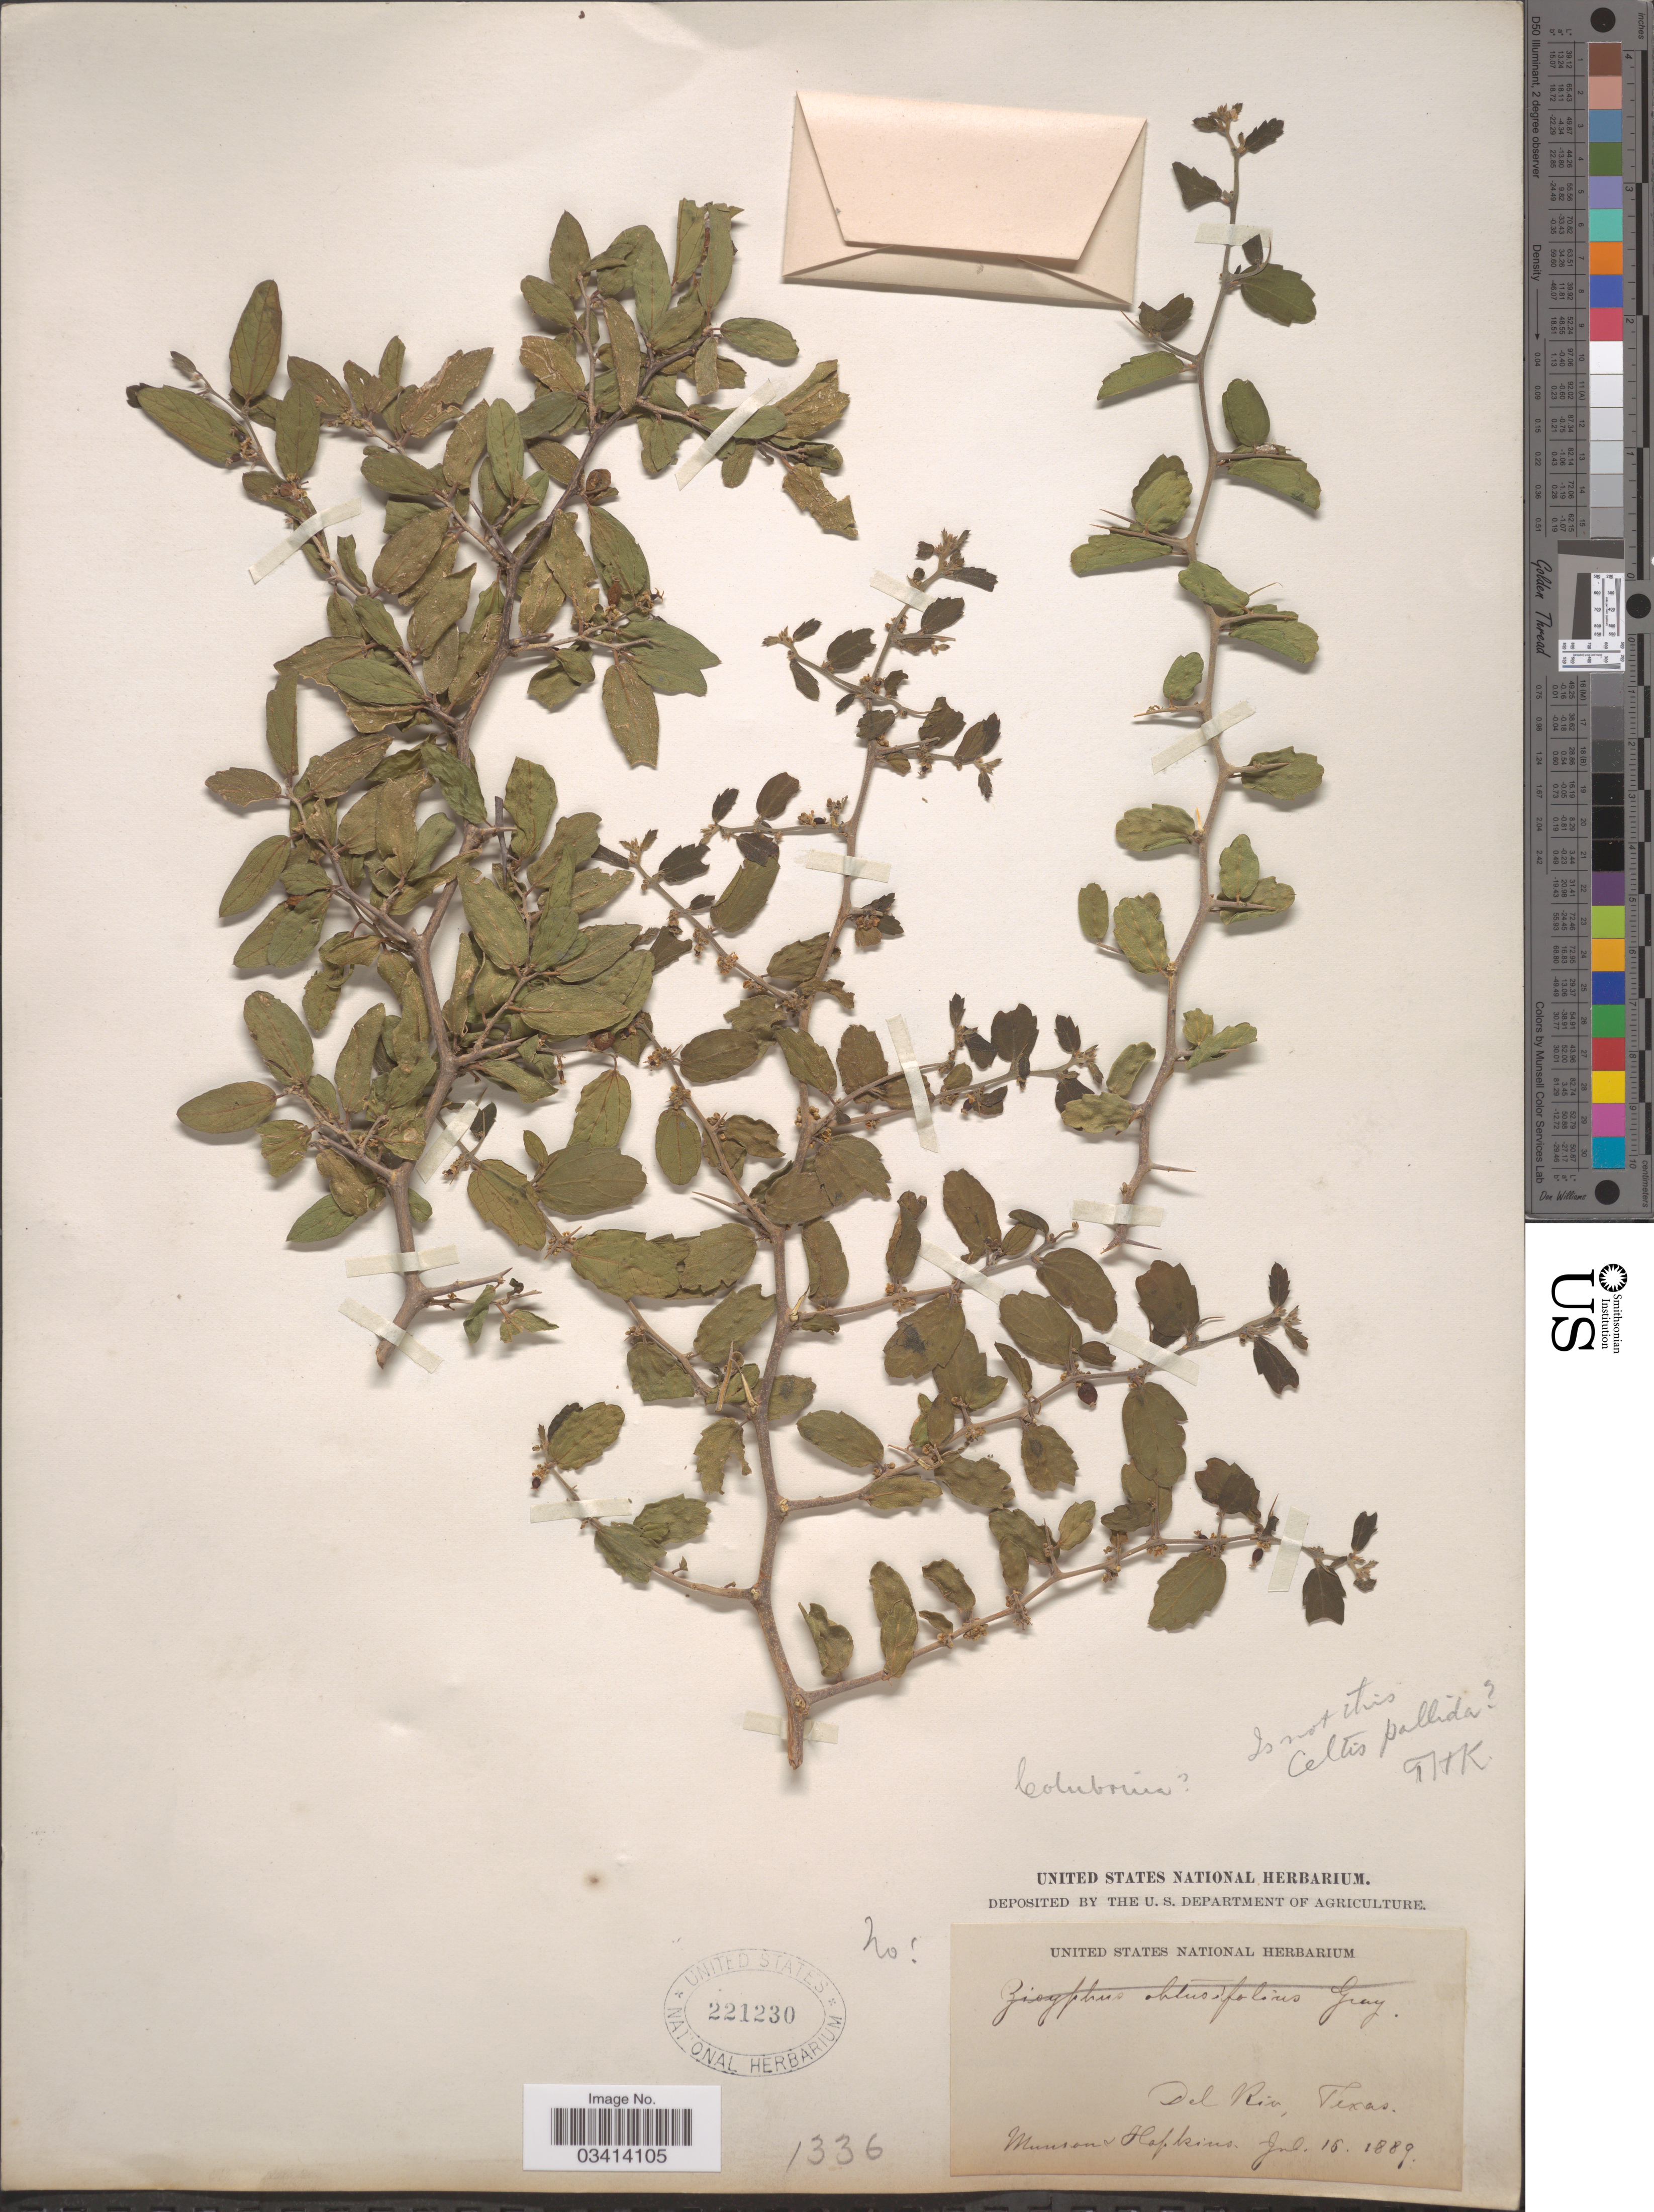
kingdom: Plantae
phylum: Tracheophyta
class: Magnoliopsida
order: Rosales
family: Cannabaceae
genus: Celtis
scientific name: Celtis pallida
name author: Torr. in Emory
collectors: -. Munson & -. Hopkins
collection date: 1889-07-16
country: United States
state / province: Texas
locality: Del Rio.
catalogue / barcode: US 221230